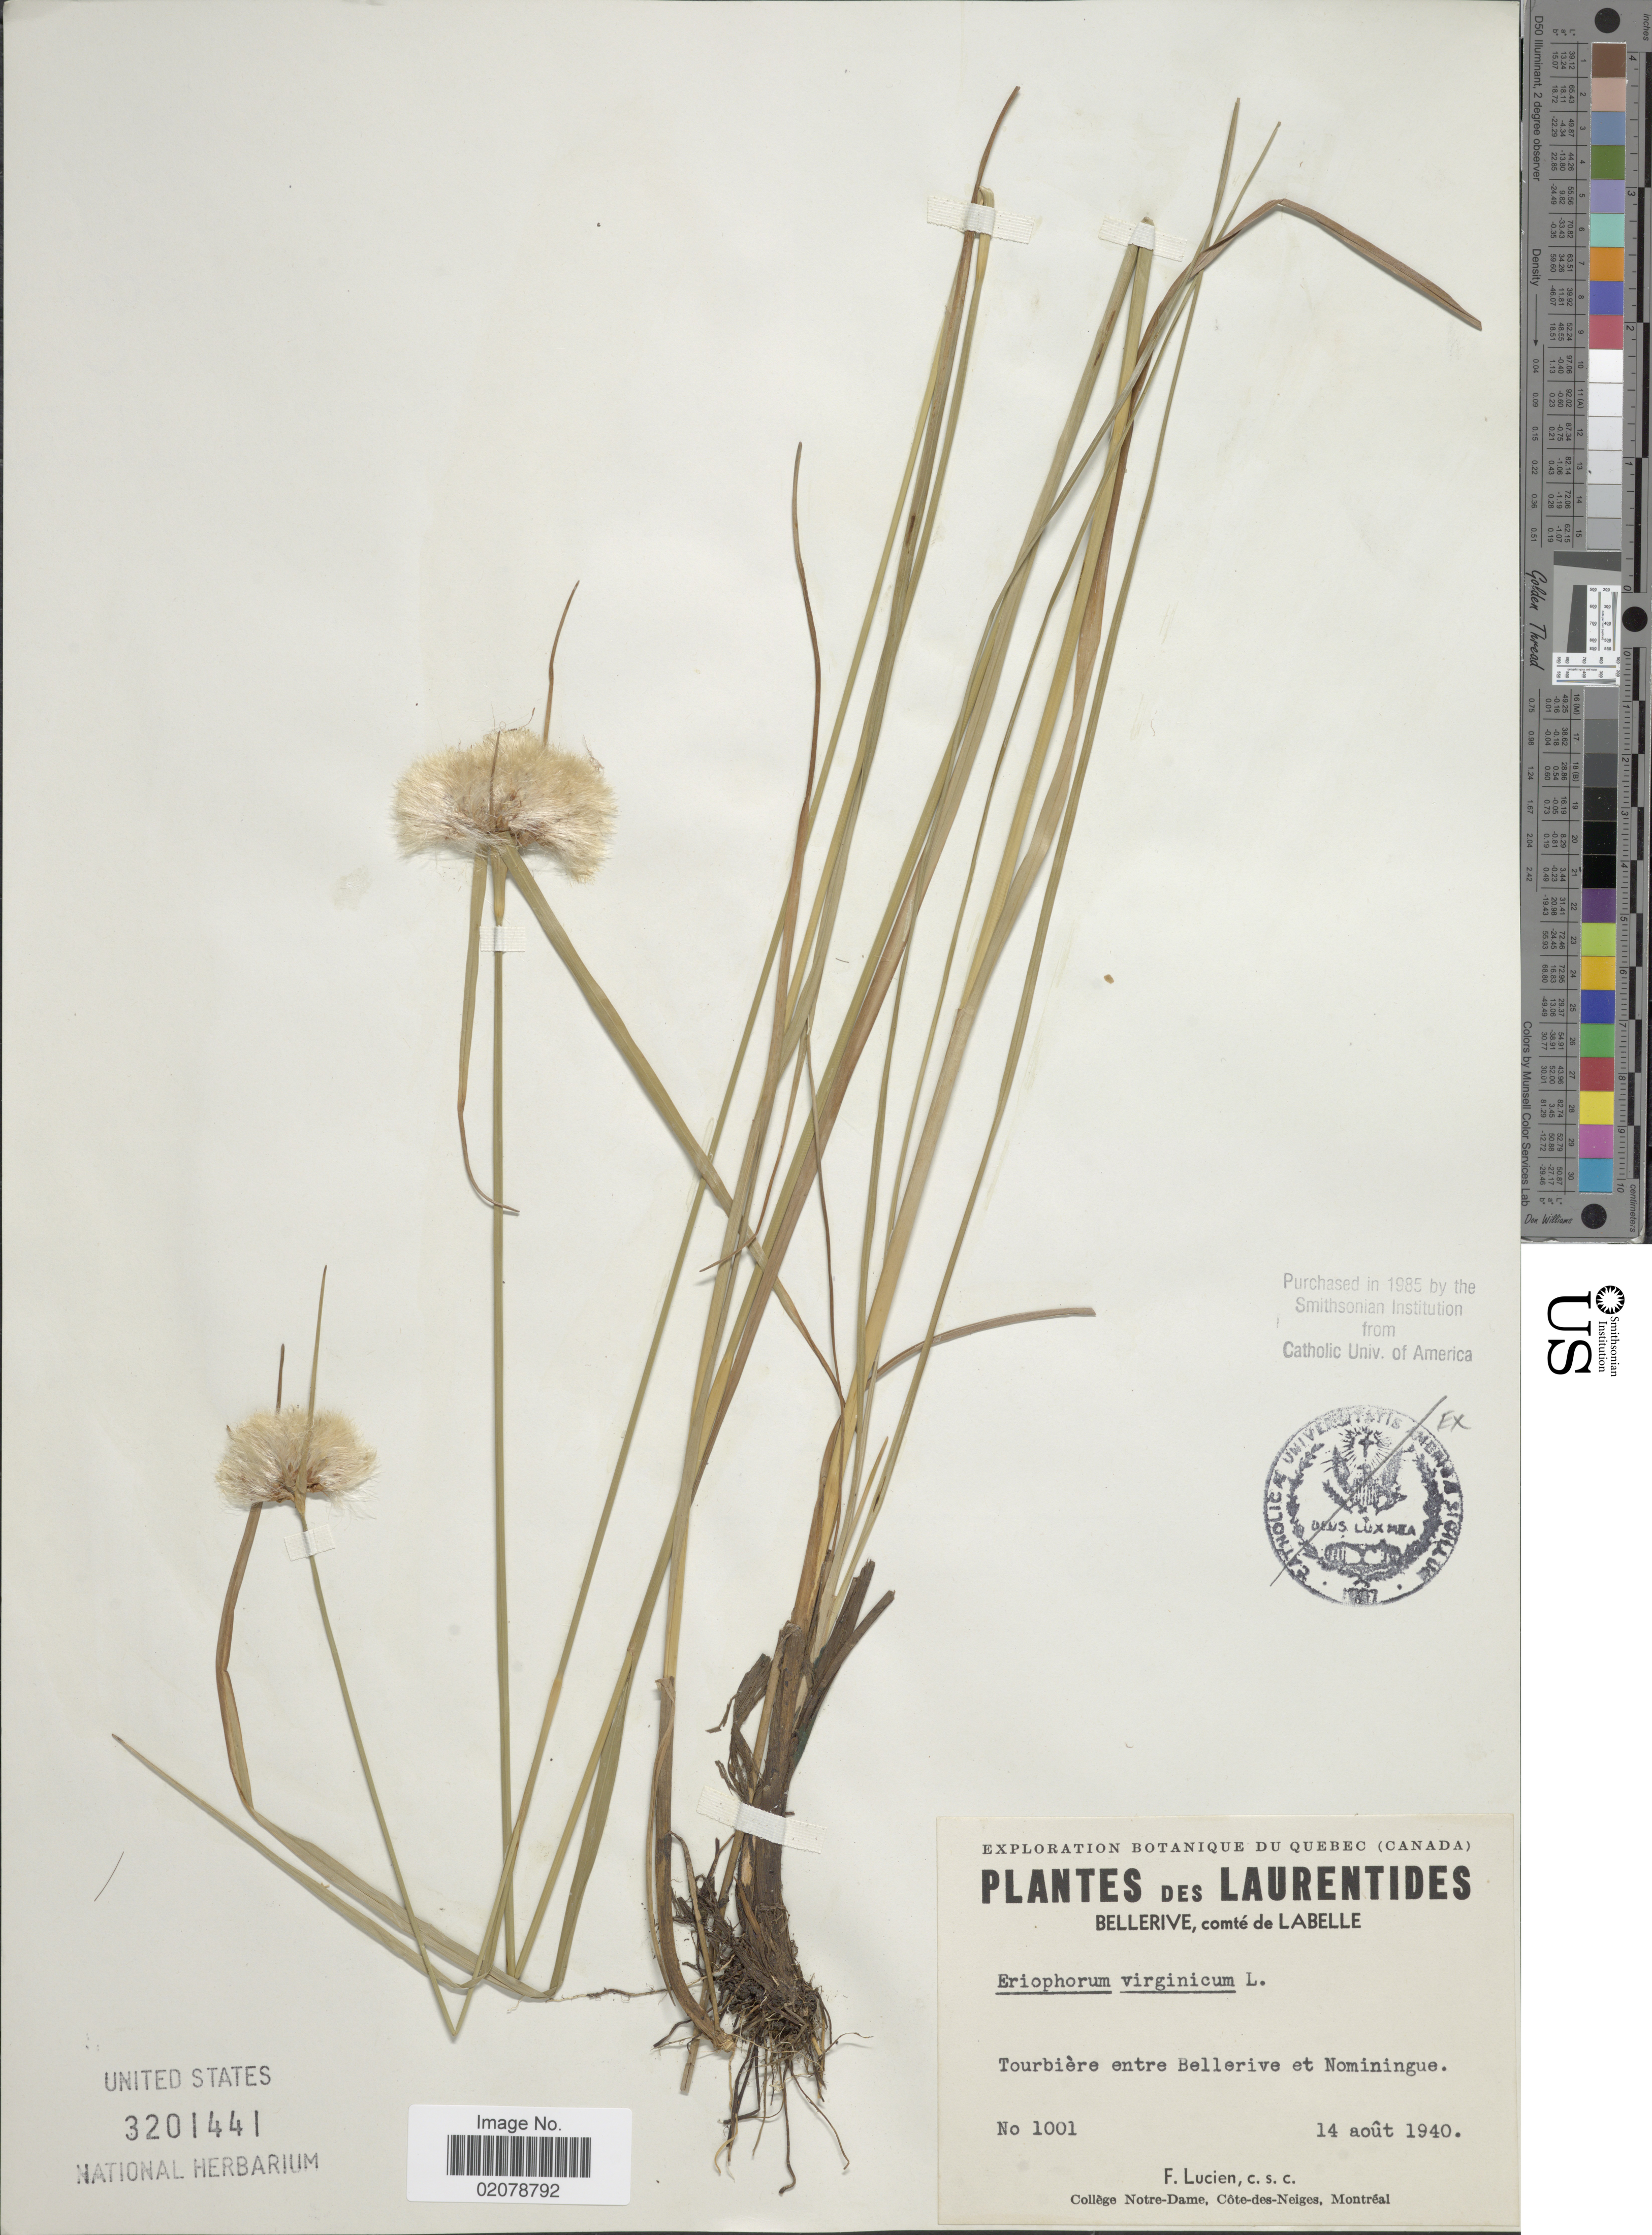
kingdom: Plantae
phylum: Tracheophyta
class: Liliopsida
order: Poales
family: Cyperaceae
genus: Eriophorum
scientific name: Eriophorum virginicum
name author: L.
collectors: F. Lucien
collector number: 1001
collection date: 1940-08-14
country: Canada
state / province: Quebec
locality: Laurentides. Bellerive, comté de Labelle. entre Bellerive et Nominingue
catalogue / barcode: US 3201441